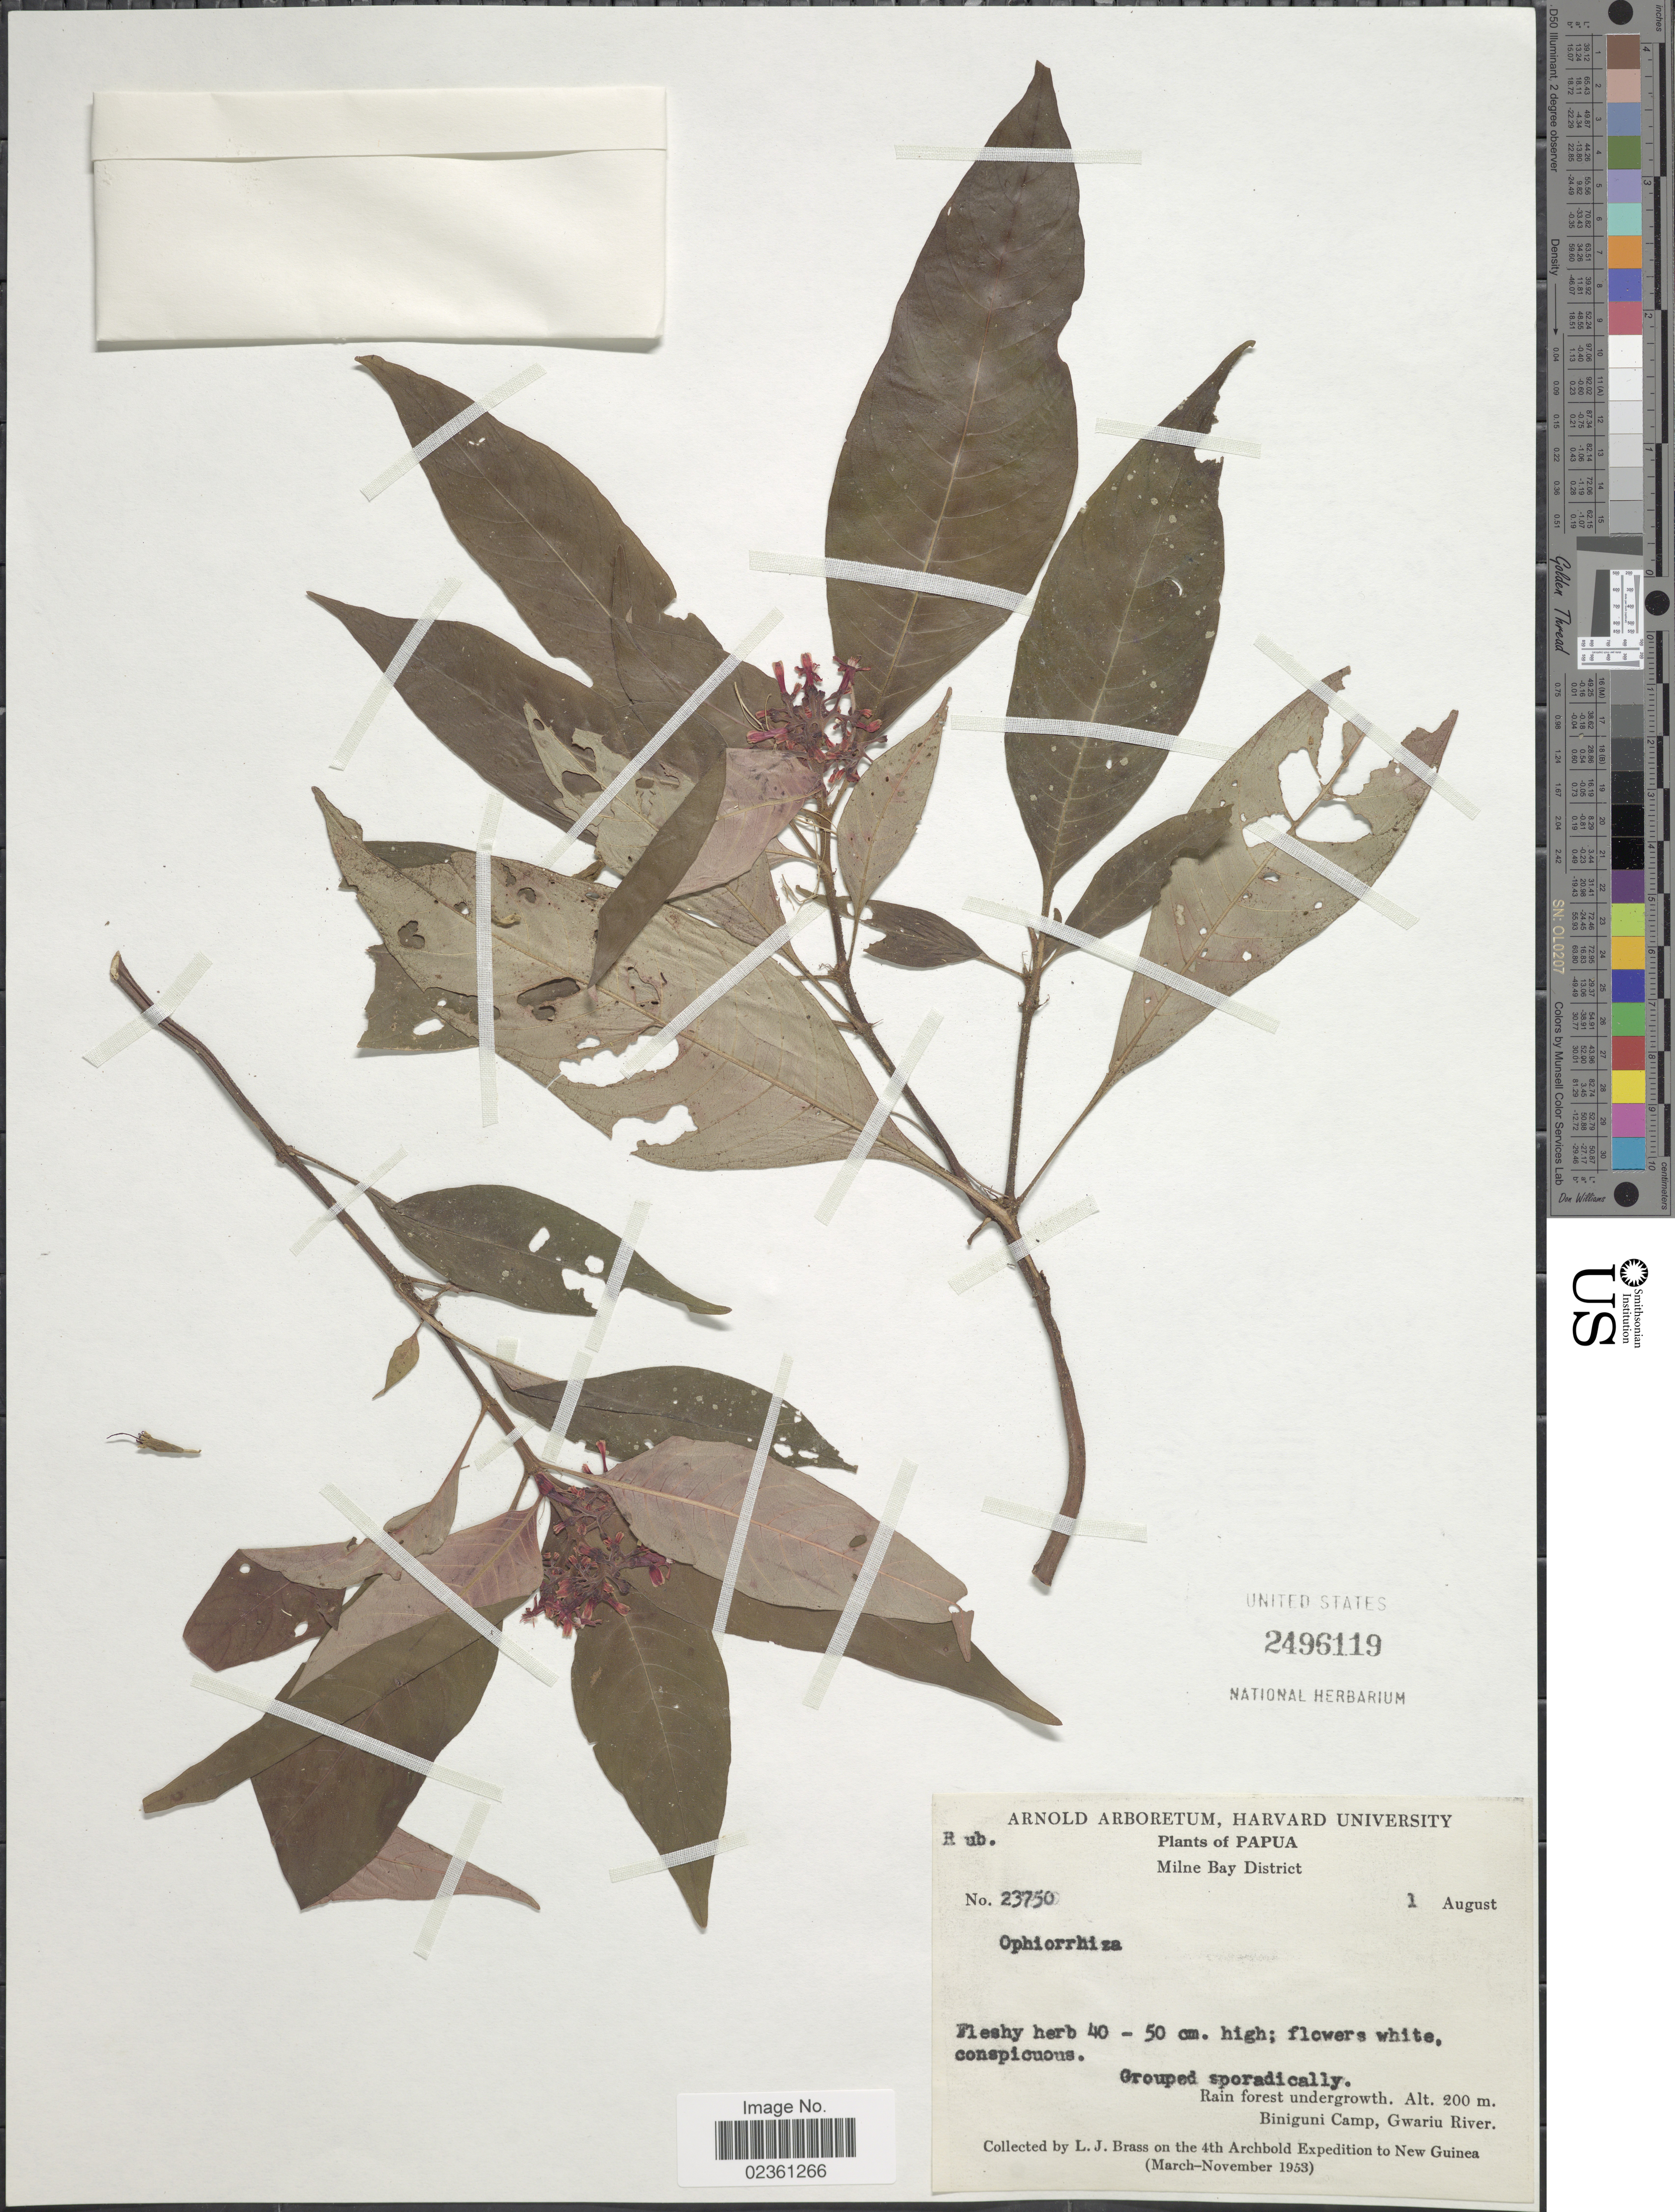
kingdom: Plantae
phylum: Tracheophyta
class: Magnoliopsida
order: Gentianales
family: Rubiaceae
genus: Ophiorrhiza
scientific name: Ophiorrhiza sp.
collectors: L. J. Brass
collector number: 23750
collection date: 1953-08-01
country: Papua New Guinea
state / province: Milne Bay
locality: Milne Bay District, Grouped sporadically, Rain forest undergrowth, Biniguni Camp, Gwariu River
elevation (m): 200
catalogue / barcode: US 2496119